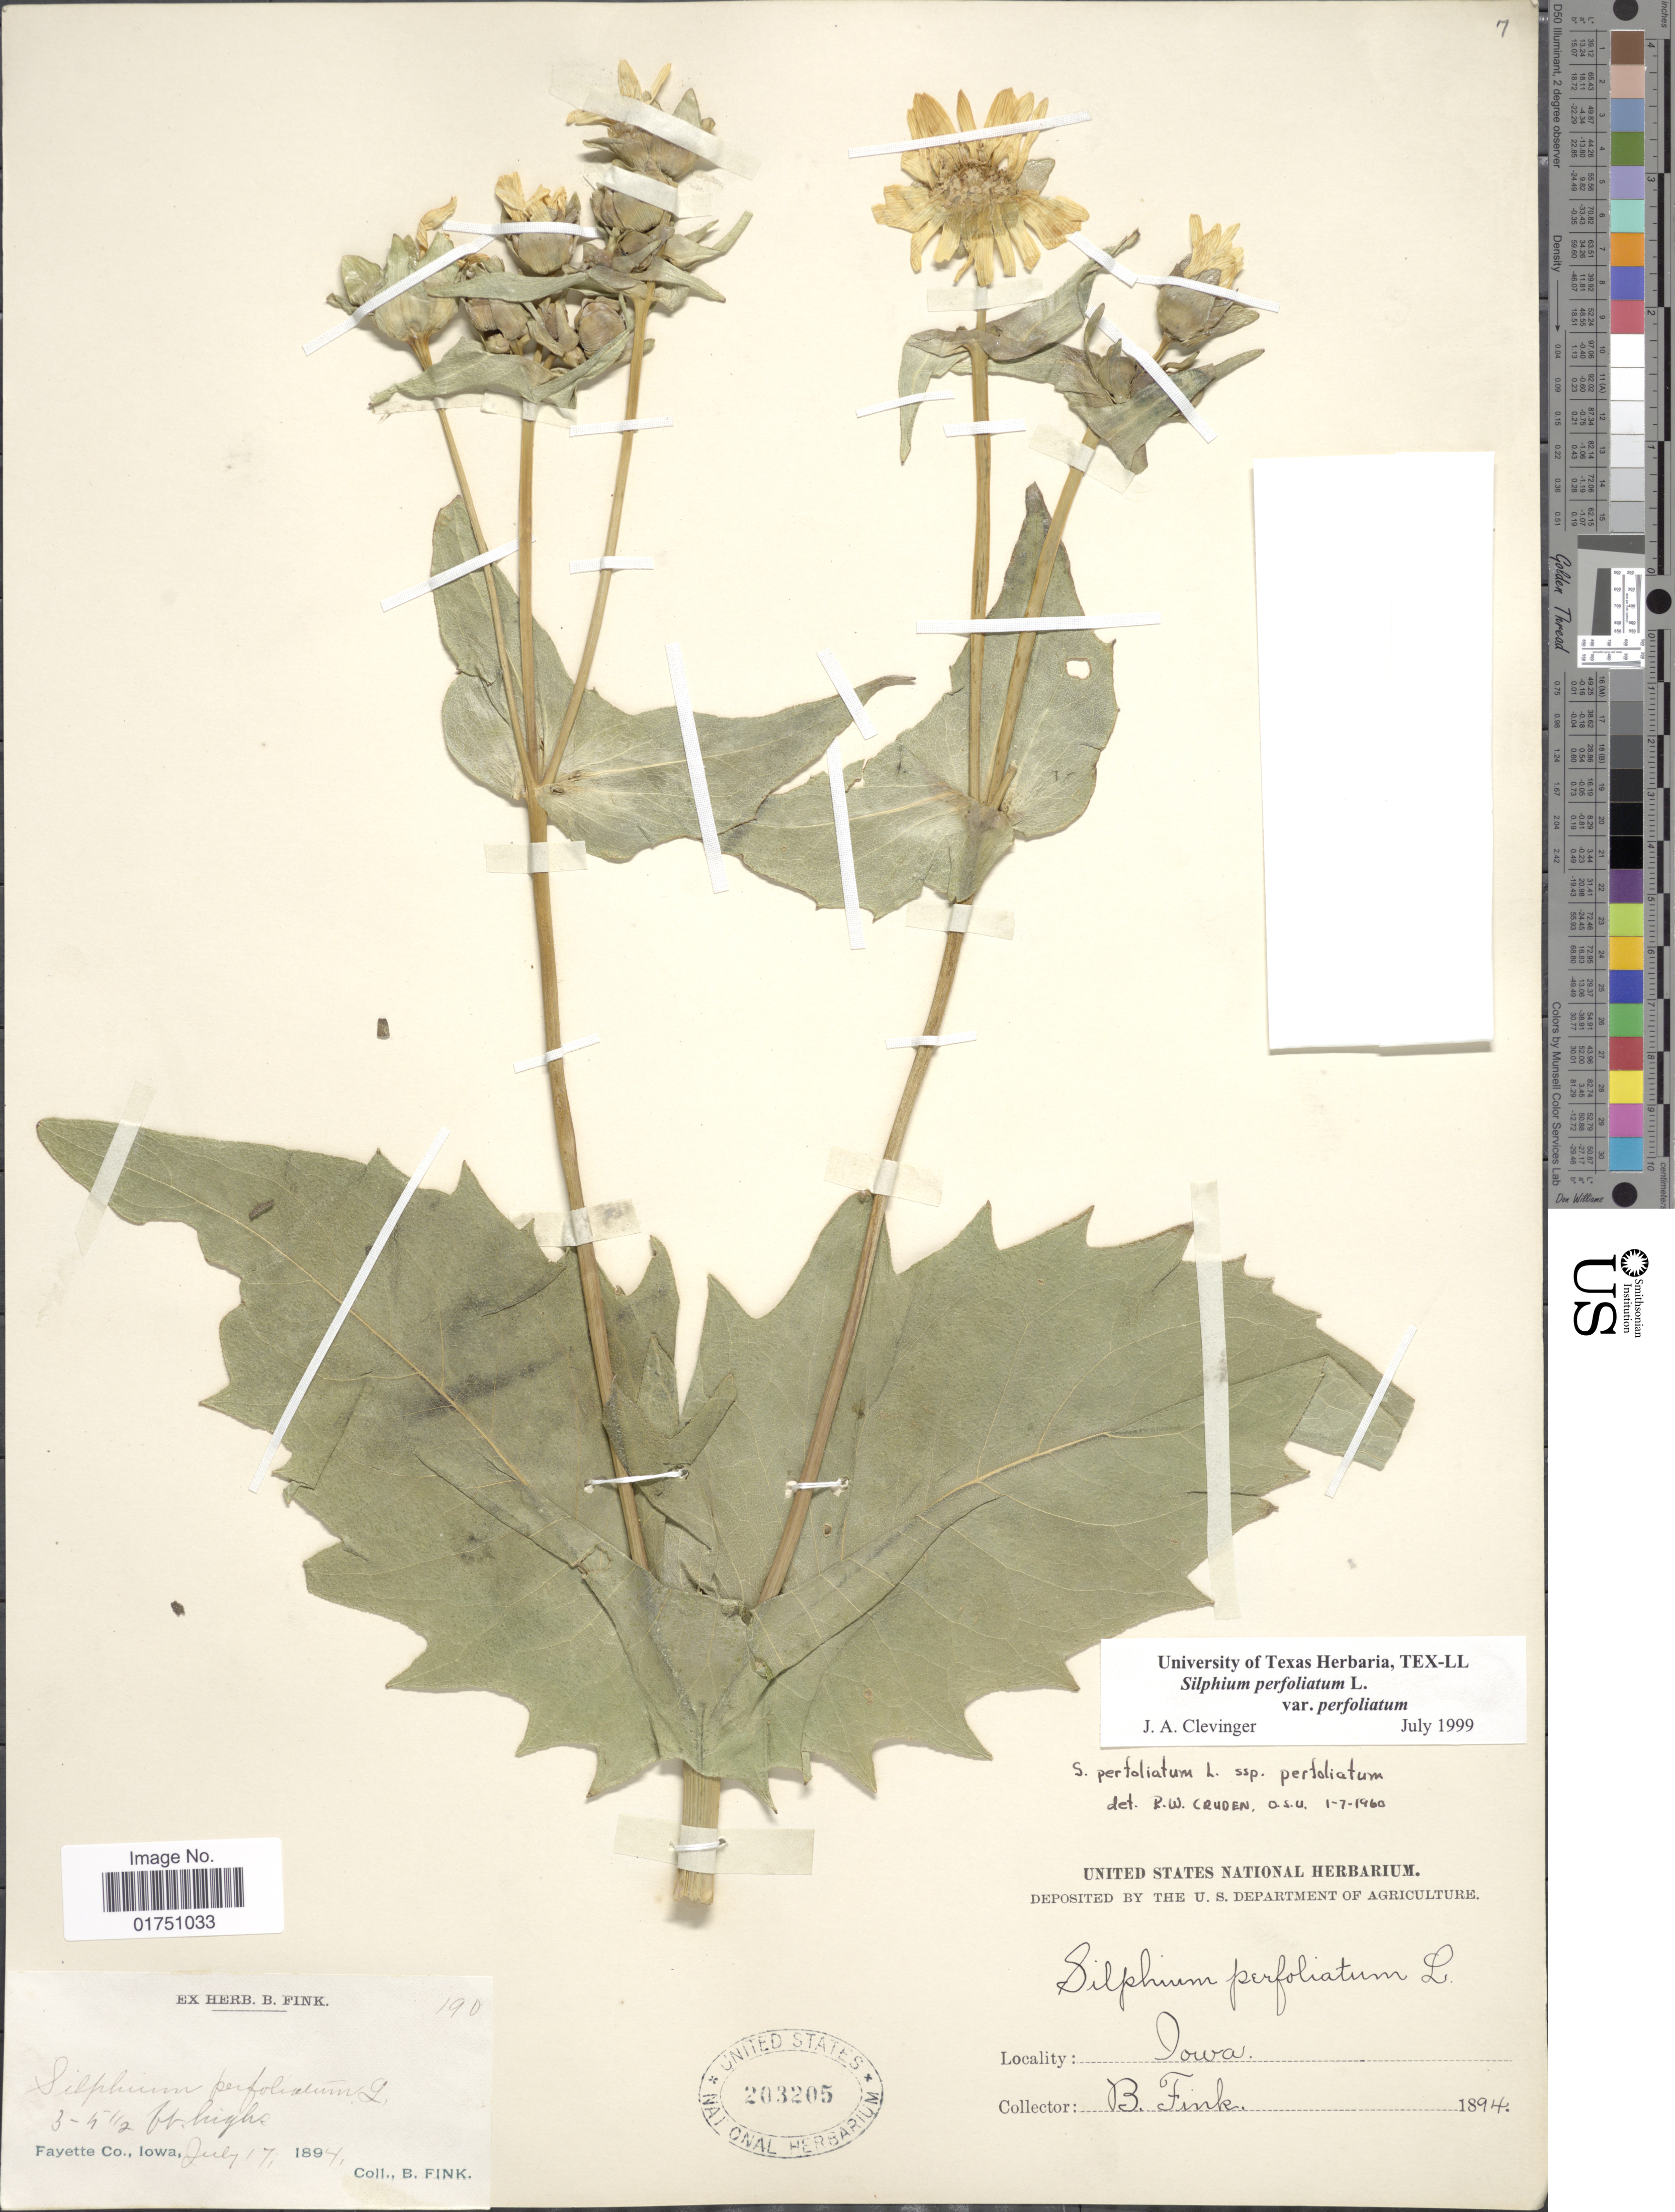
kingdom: Plantae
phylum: Tracheophyta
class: Magnoliopsida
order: Asterales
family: Asteraceae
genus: Silphium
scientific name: Silphium perfoliatum var. perfoliatum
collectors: B. Fink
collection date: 1894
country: United States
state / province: Iowa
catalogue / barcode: US 203205